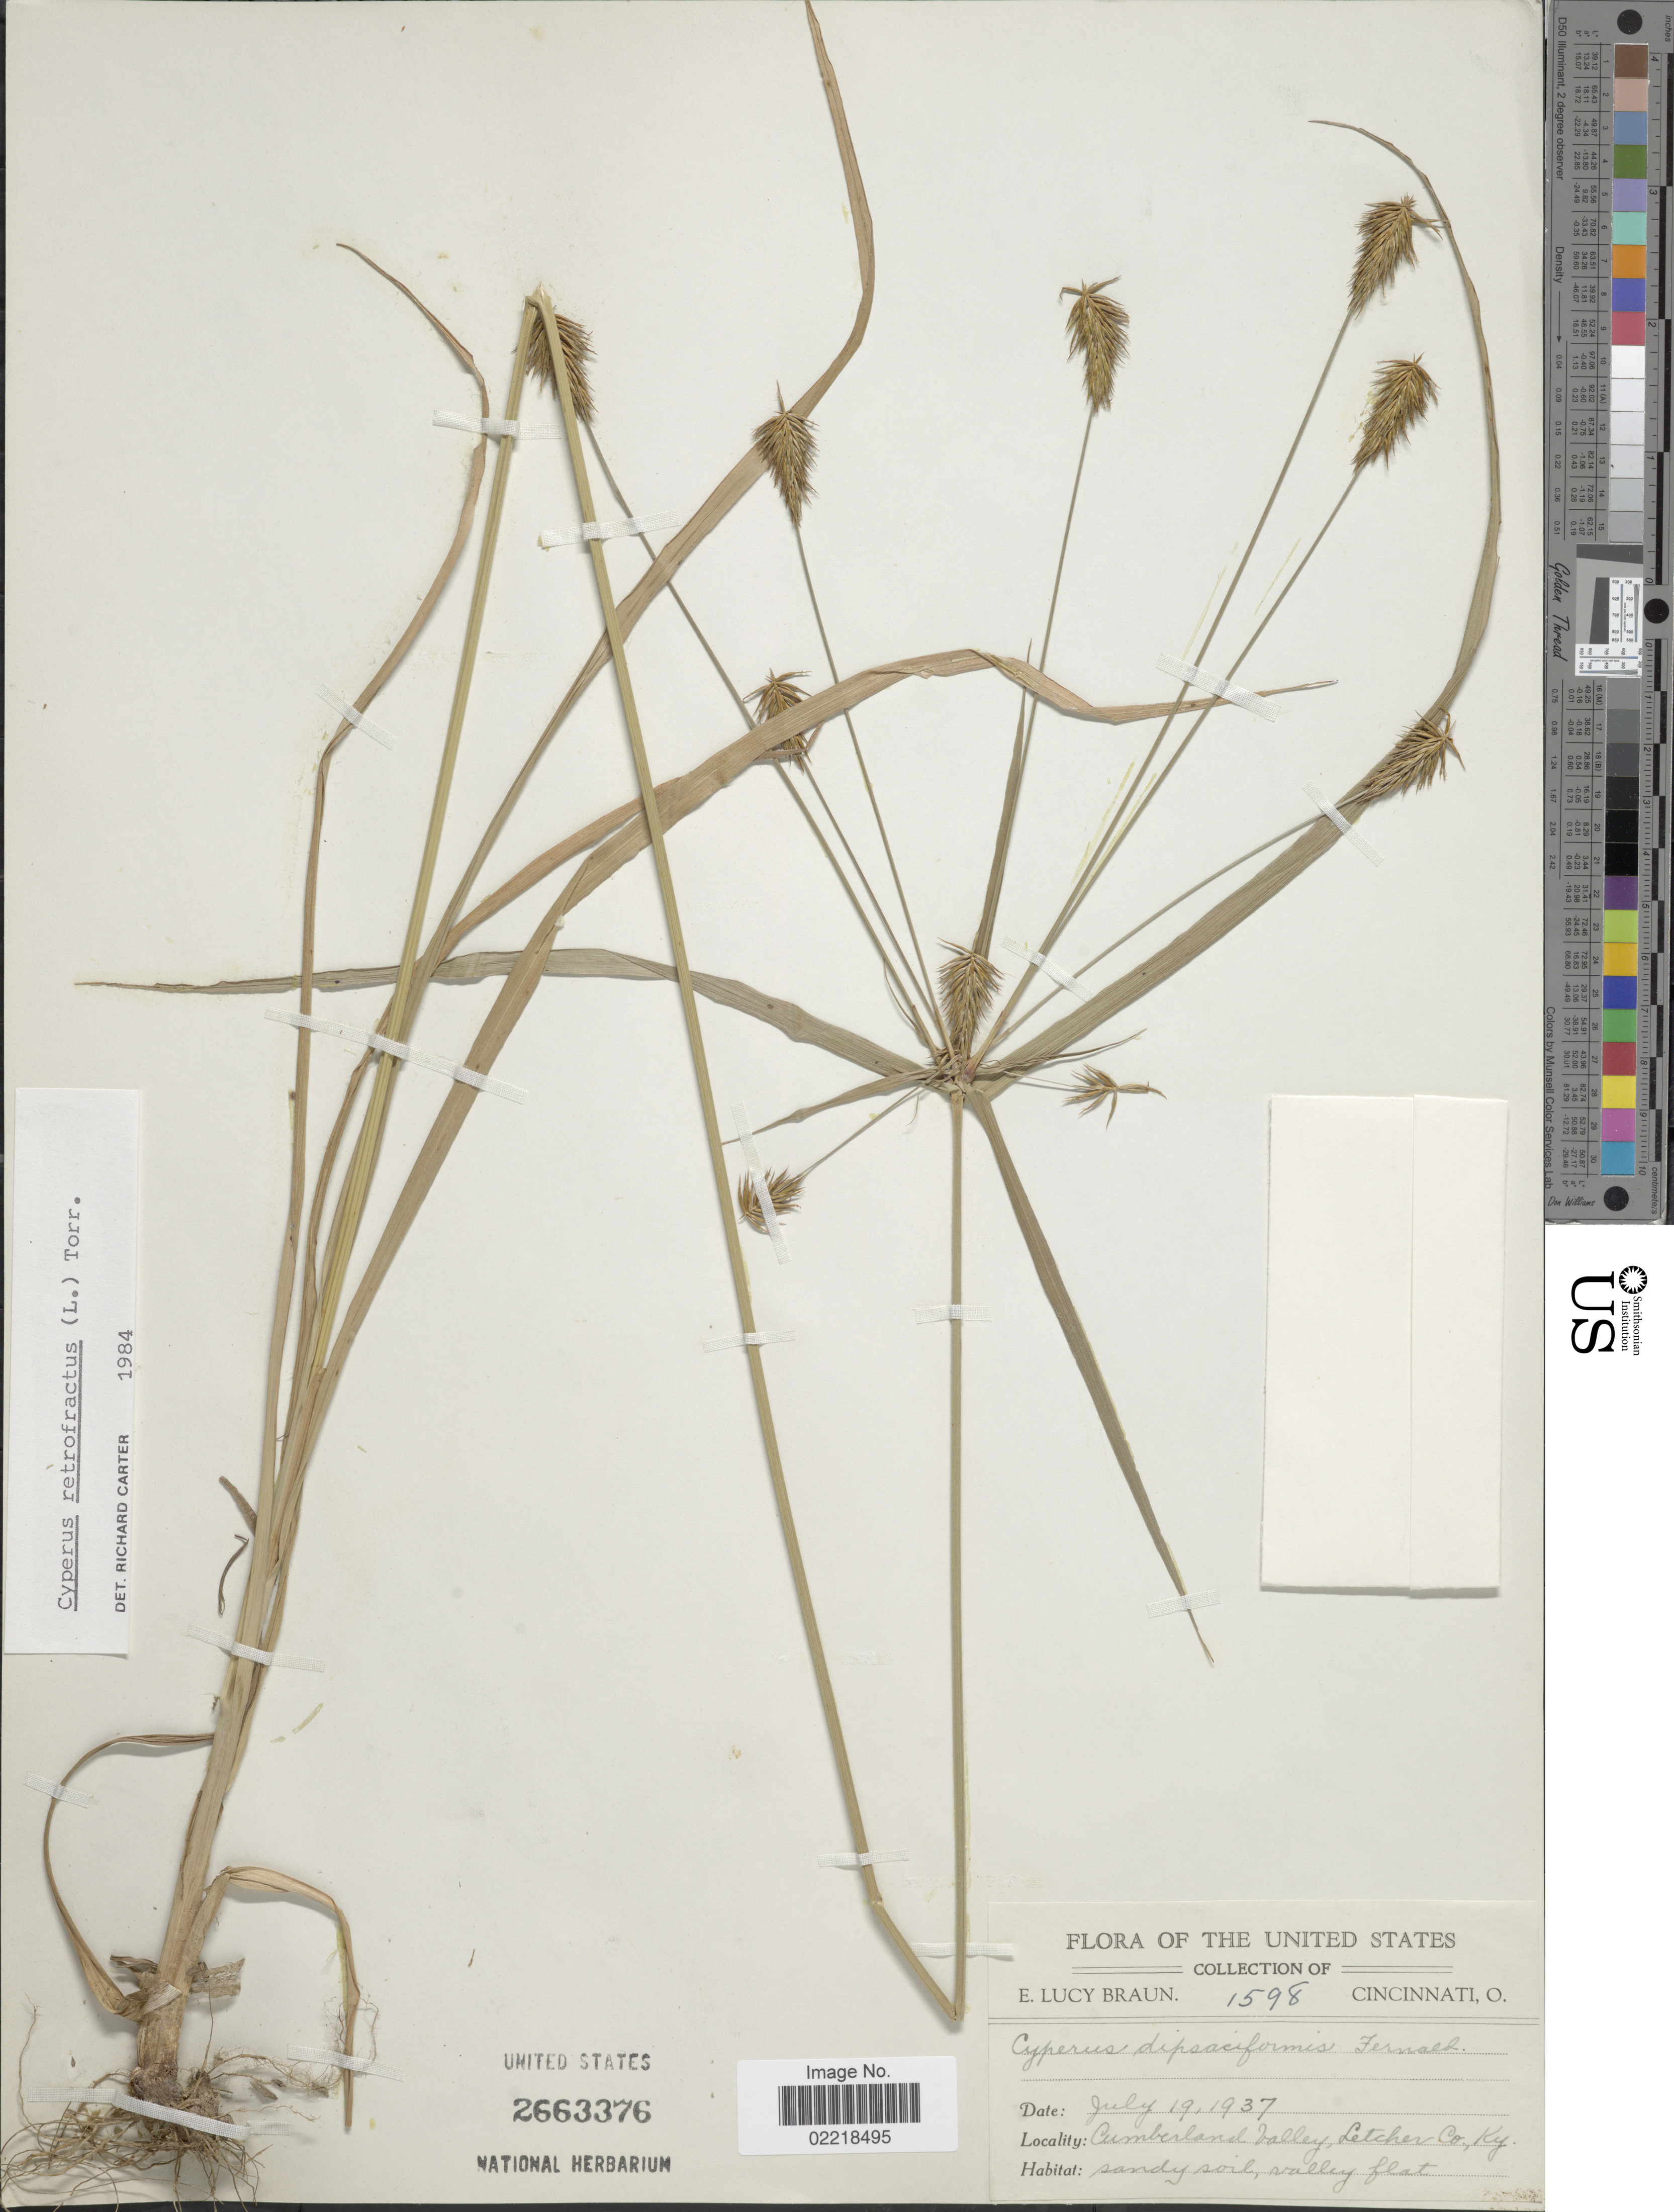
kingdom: Plantae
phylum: Tracheophyta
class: Liliopsida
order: Poales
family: Cyperaceae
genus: Cyperus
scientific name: Cyperus retrofractus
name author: (L.) Torr.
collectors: E. L. Braun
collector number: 1598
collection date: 1937-07-19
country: United States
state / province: Kentucky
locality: Cumberland Valley, Letcher Co.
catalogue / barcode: US 2663376